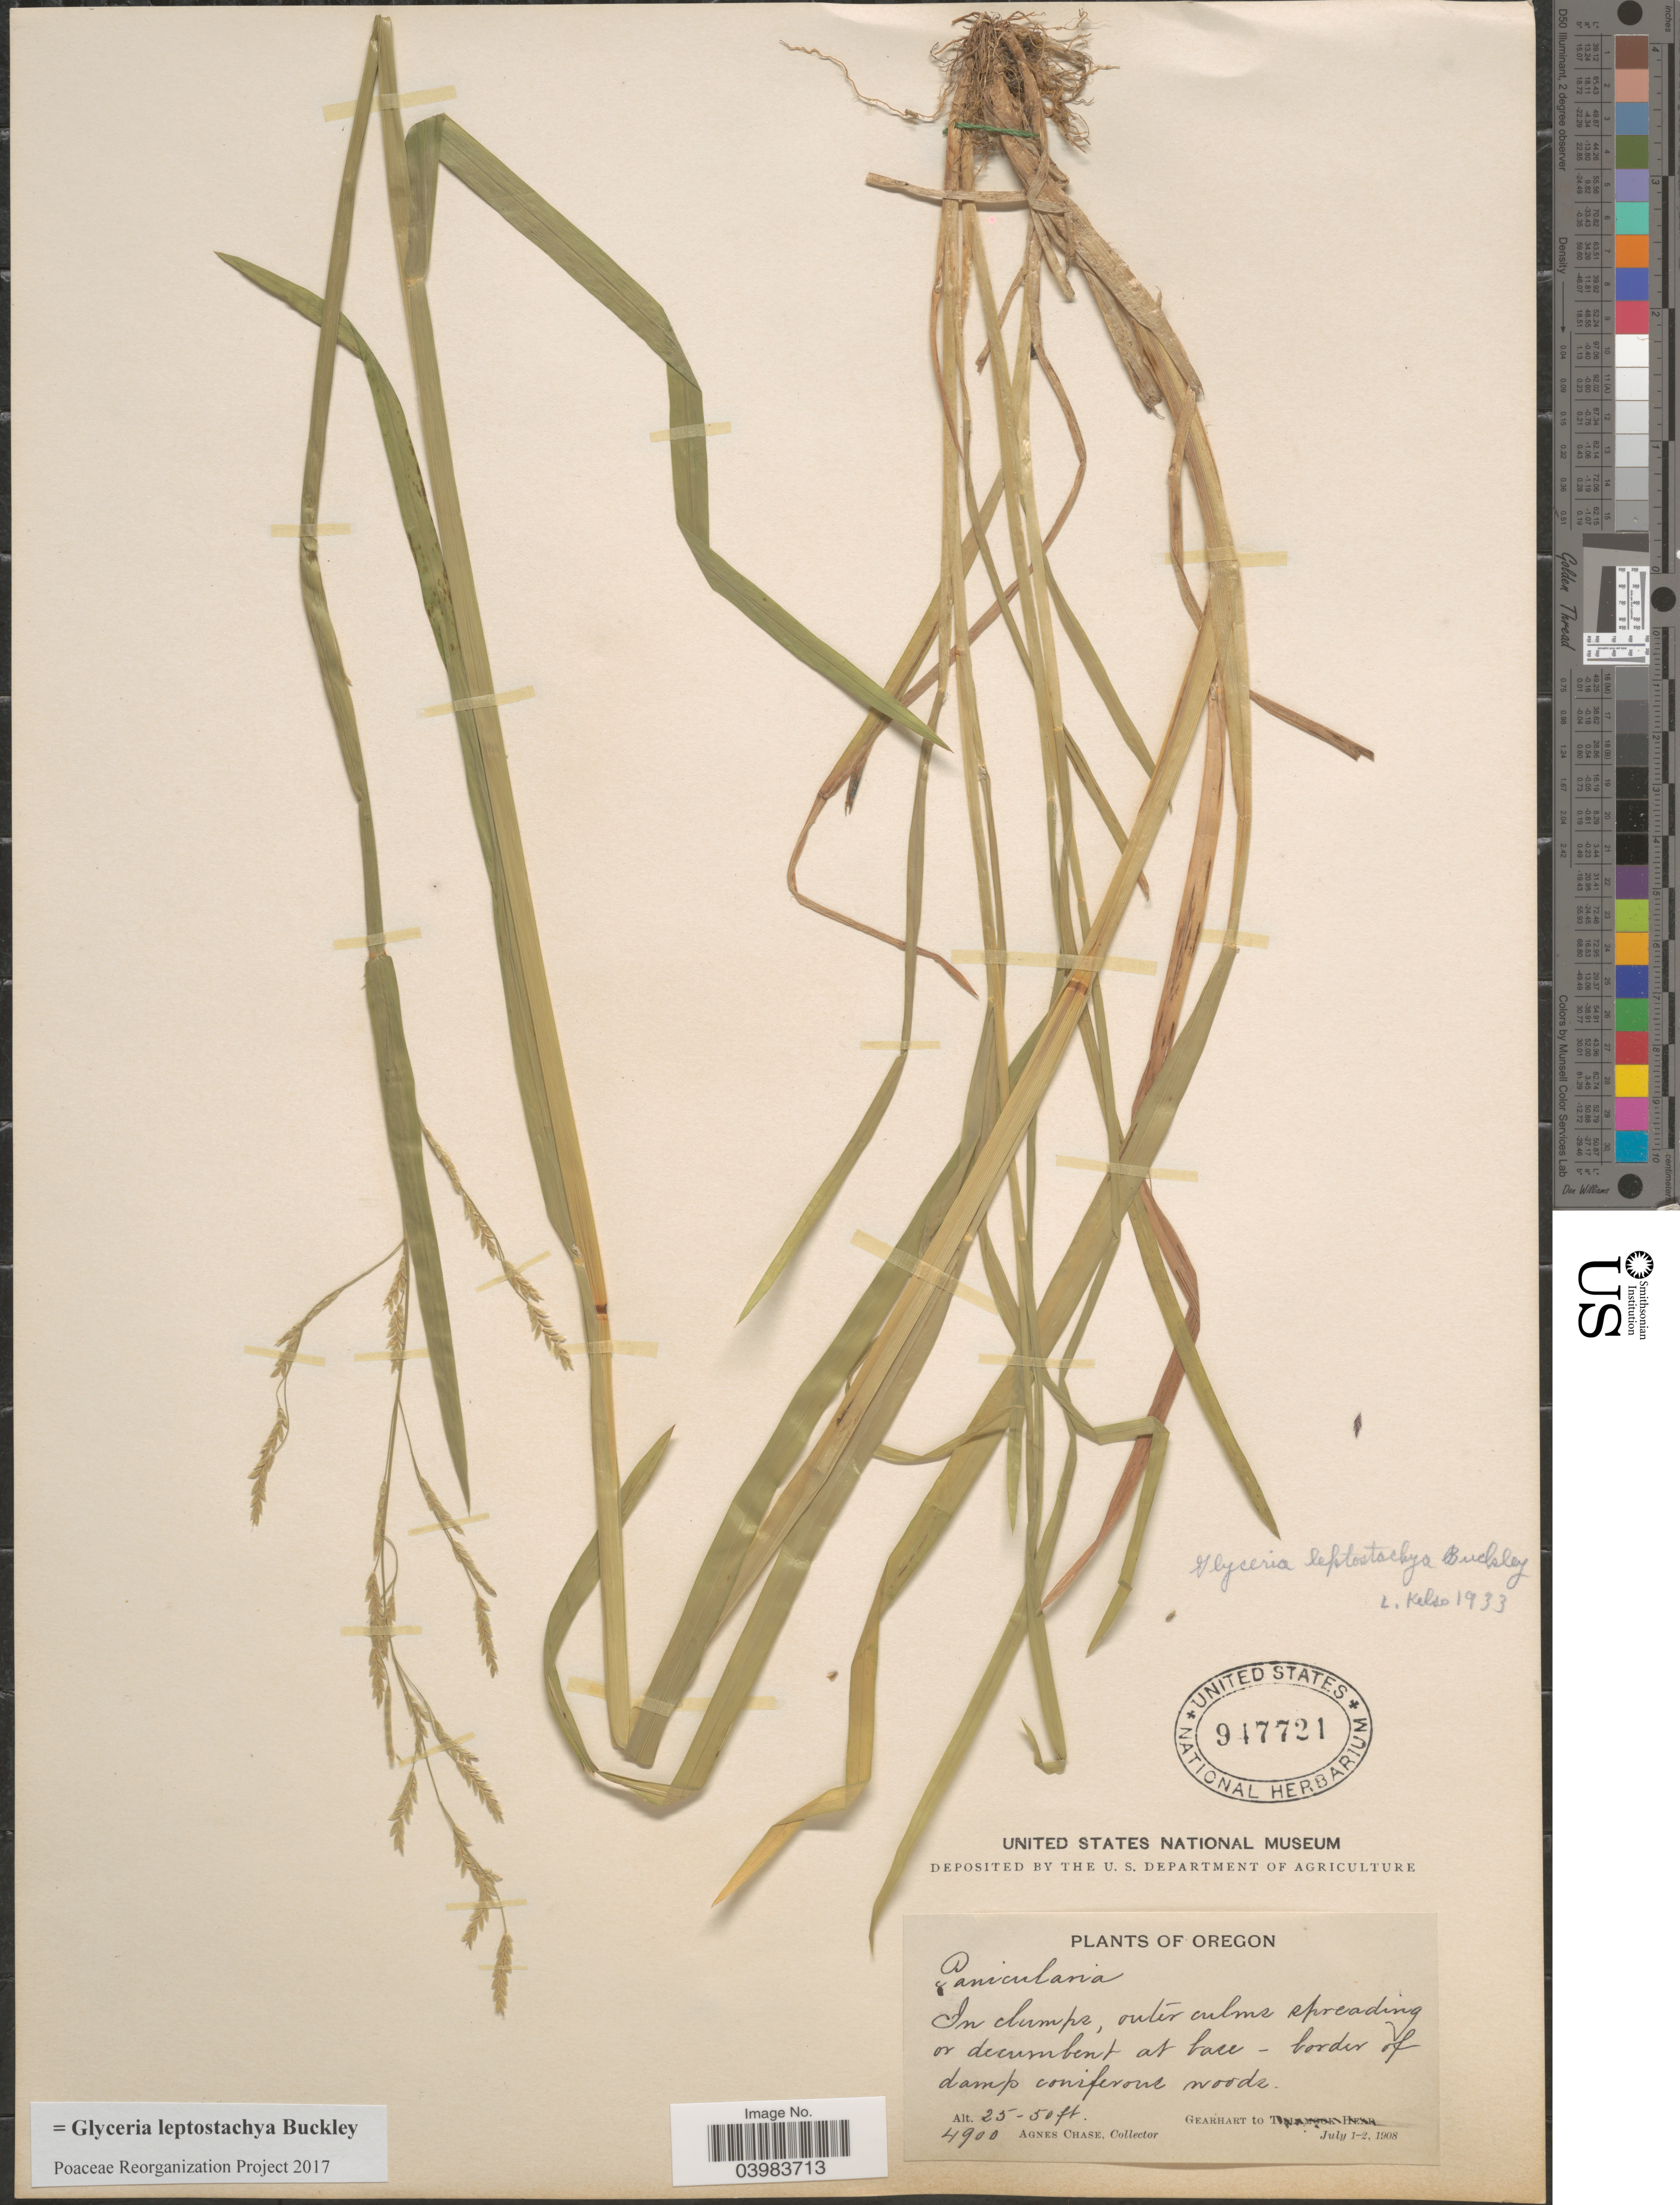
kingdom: Plantae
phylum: Tracheophyta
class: Liliopsida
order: Poales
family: Poaceae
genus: Glyceria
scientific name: Glyceria leptostachya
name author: Buckley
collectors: A. Chase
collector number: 4900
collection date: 1908-07-01/1908-07-02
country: United States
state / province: Oregon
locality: Gearhart to.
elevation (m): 8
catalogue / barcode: US 947721